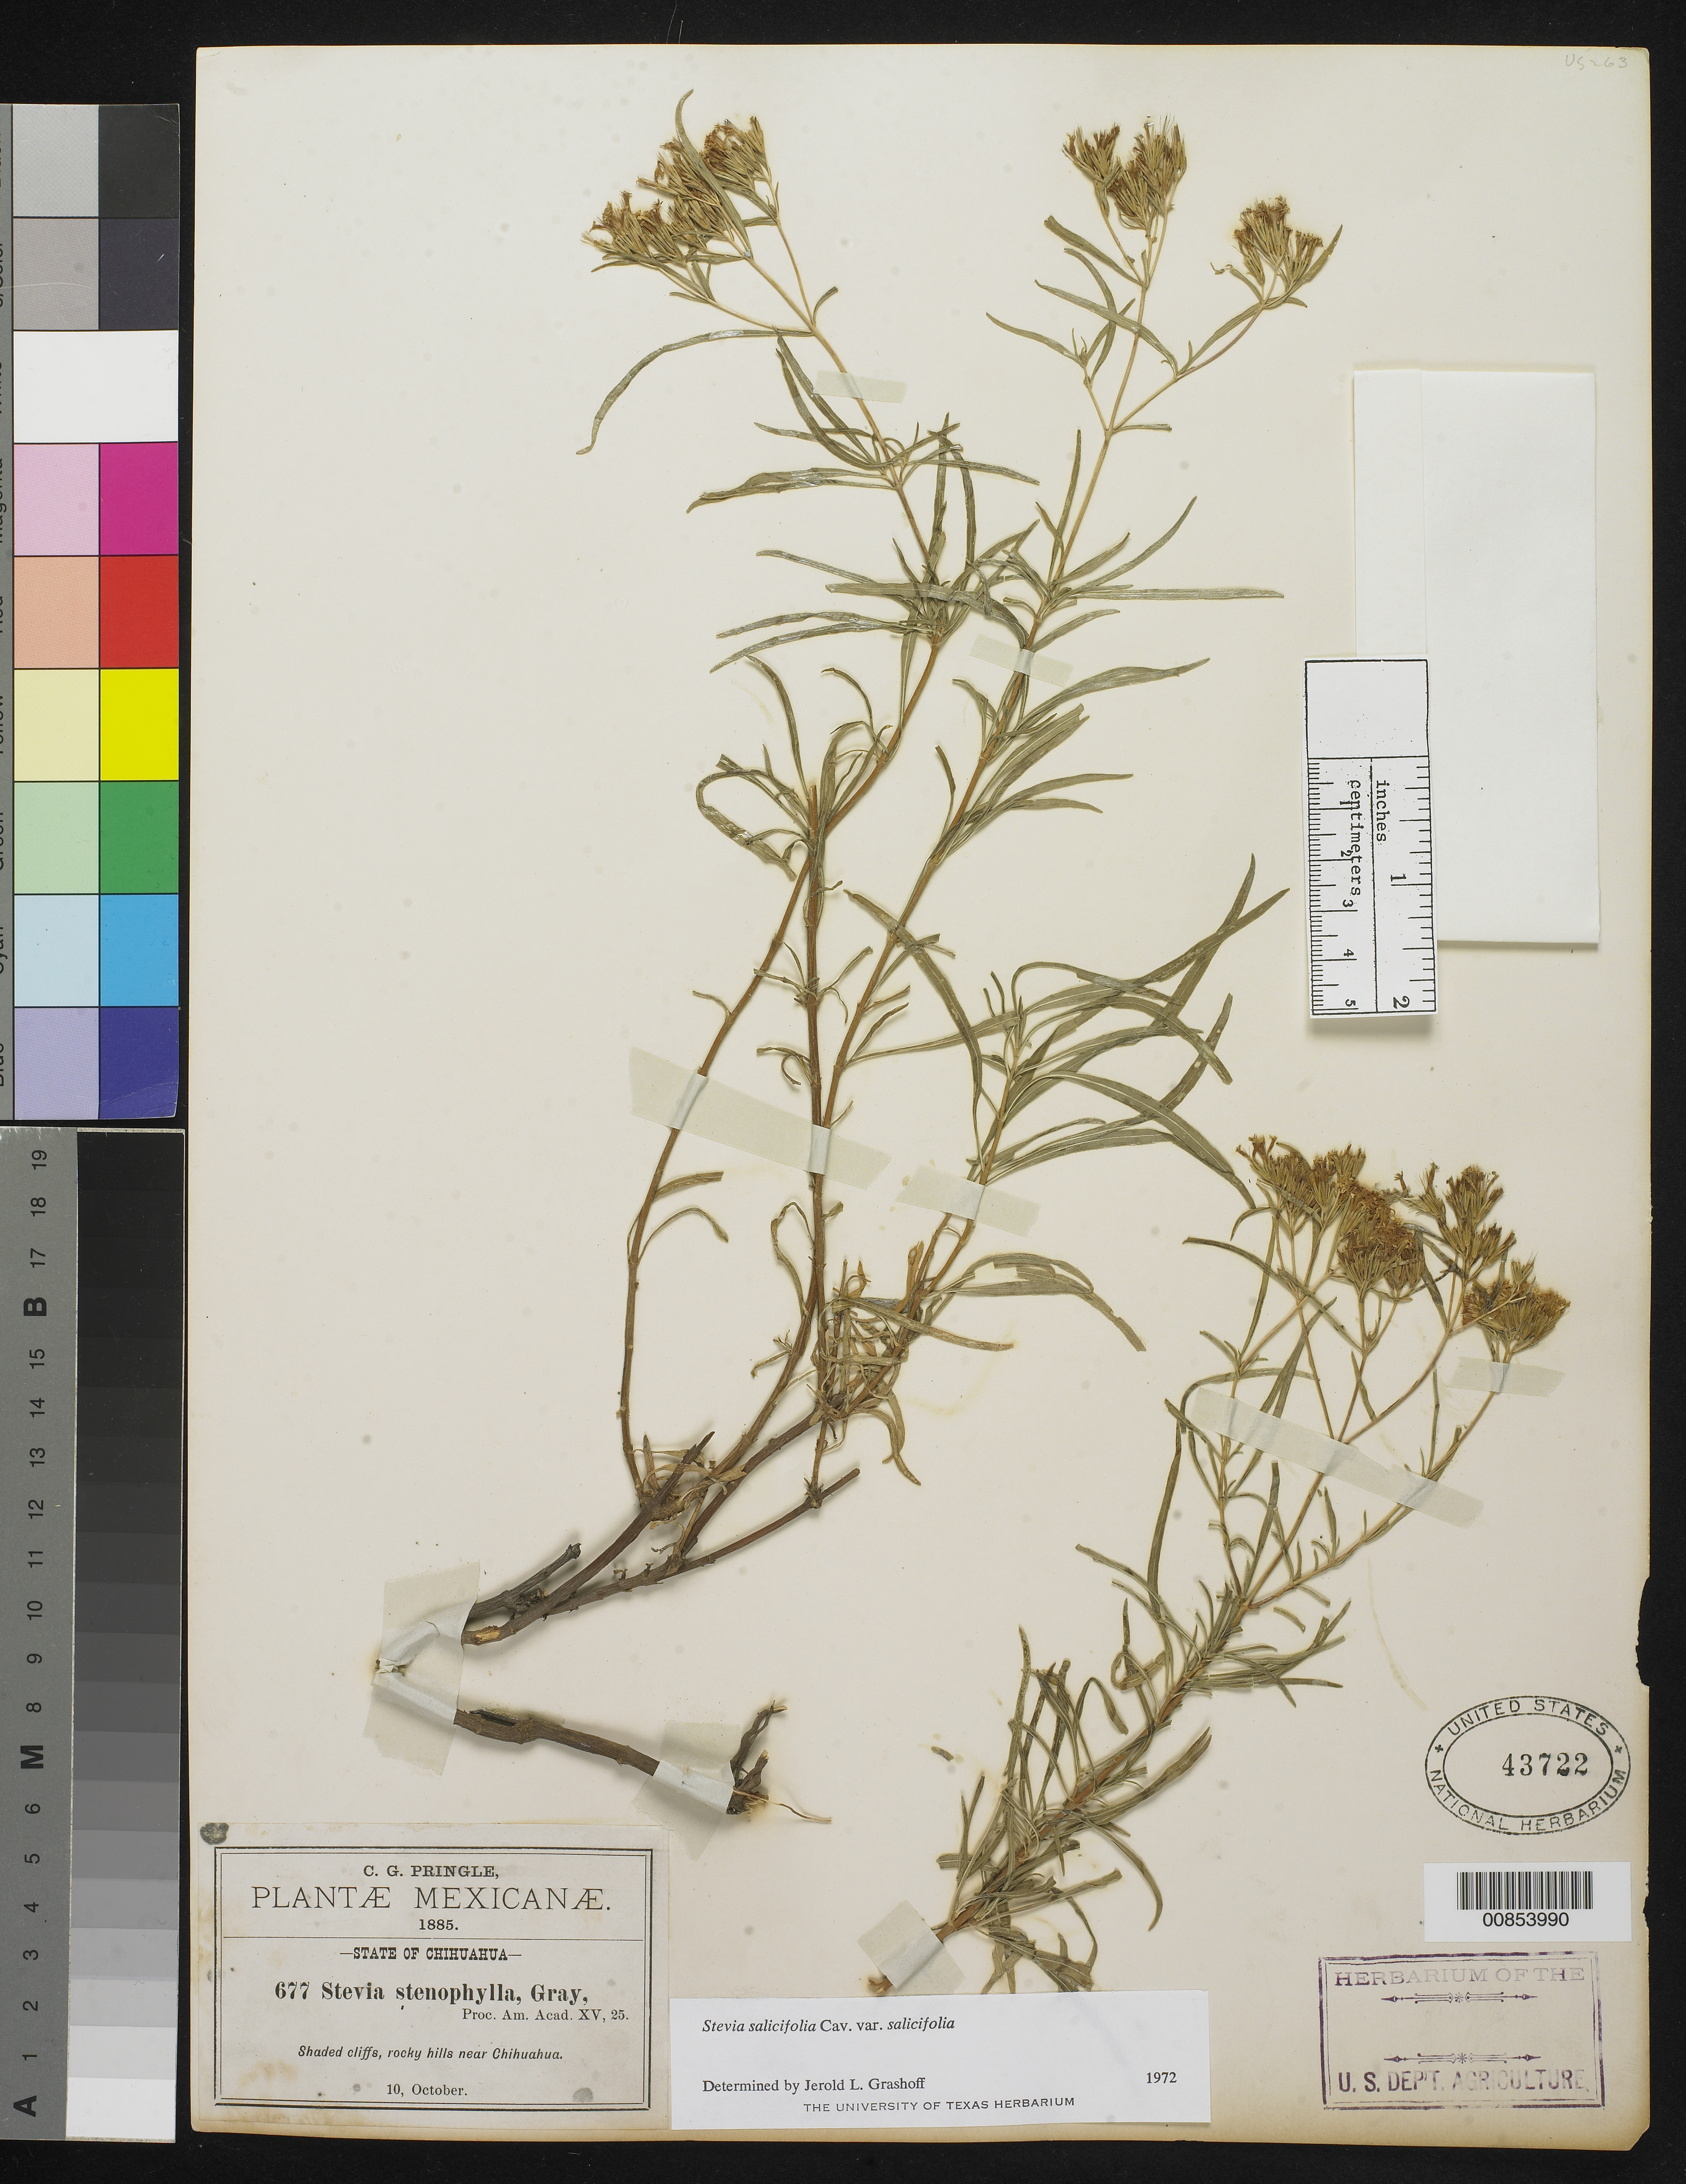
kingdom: Plantae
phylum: Tracheophyta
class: Magnoliopsida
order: Asterales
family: Asteraceae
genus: Stevia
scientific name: Stevia salicifolia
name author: Cav.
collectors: C. G. Pringle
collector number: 677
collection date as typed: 10 Oct 1885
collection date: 1885-10-10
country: Mexico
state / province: Chihuahua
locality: Rocky hills near Chihuahua.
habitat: Shaded cliffs.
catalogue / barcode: US 43722